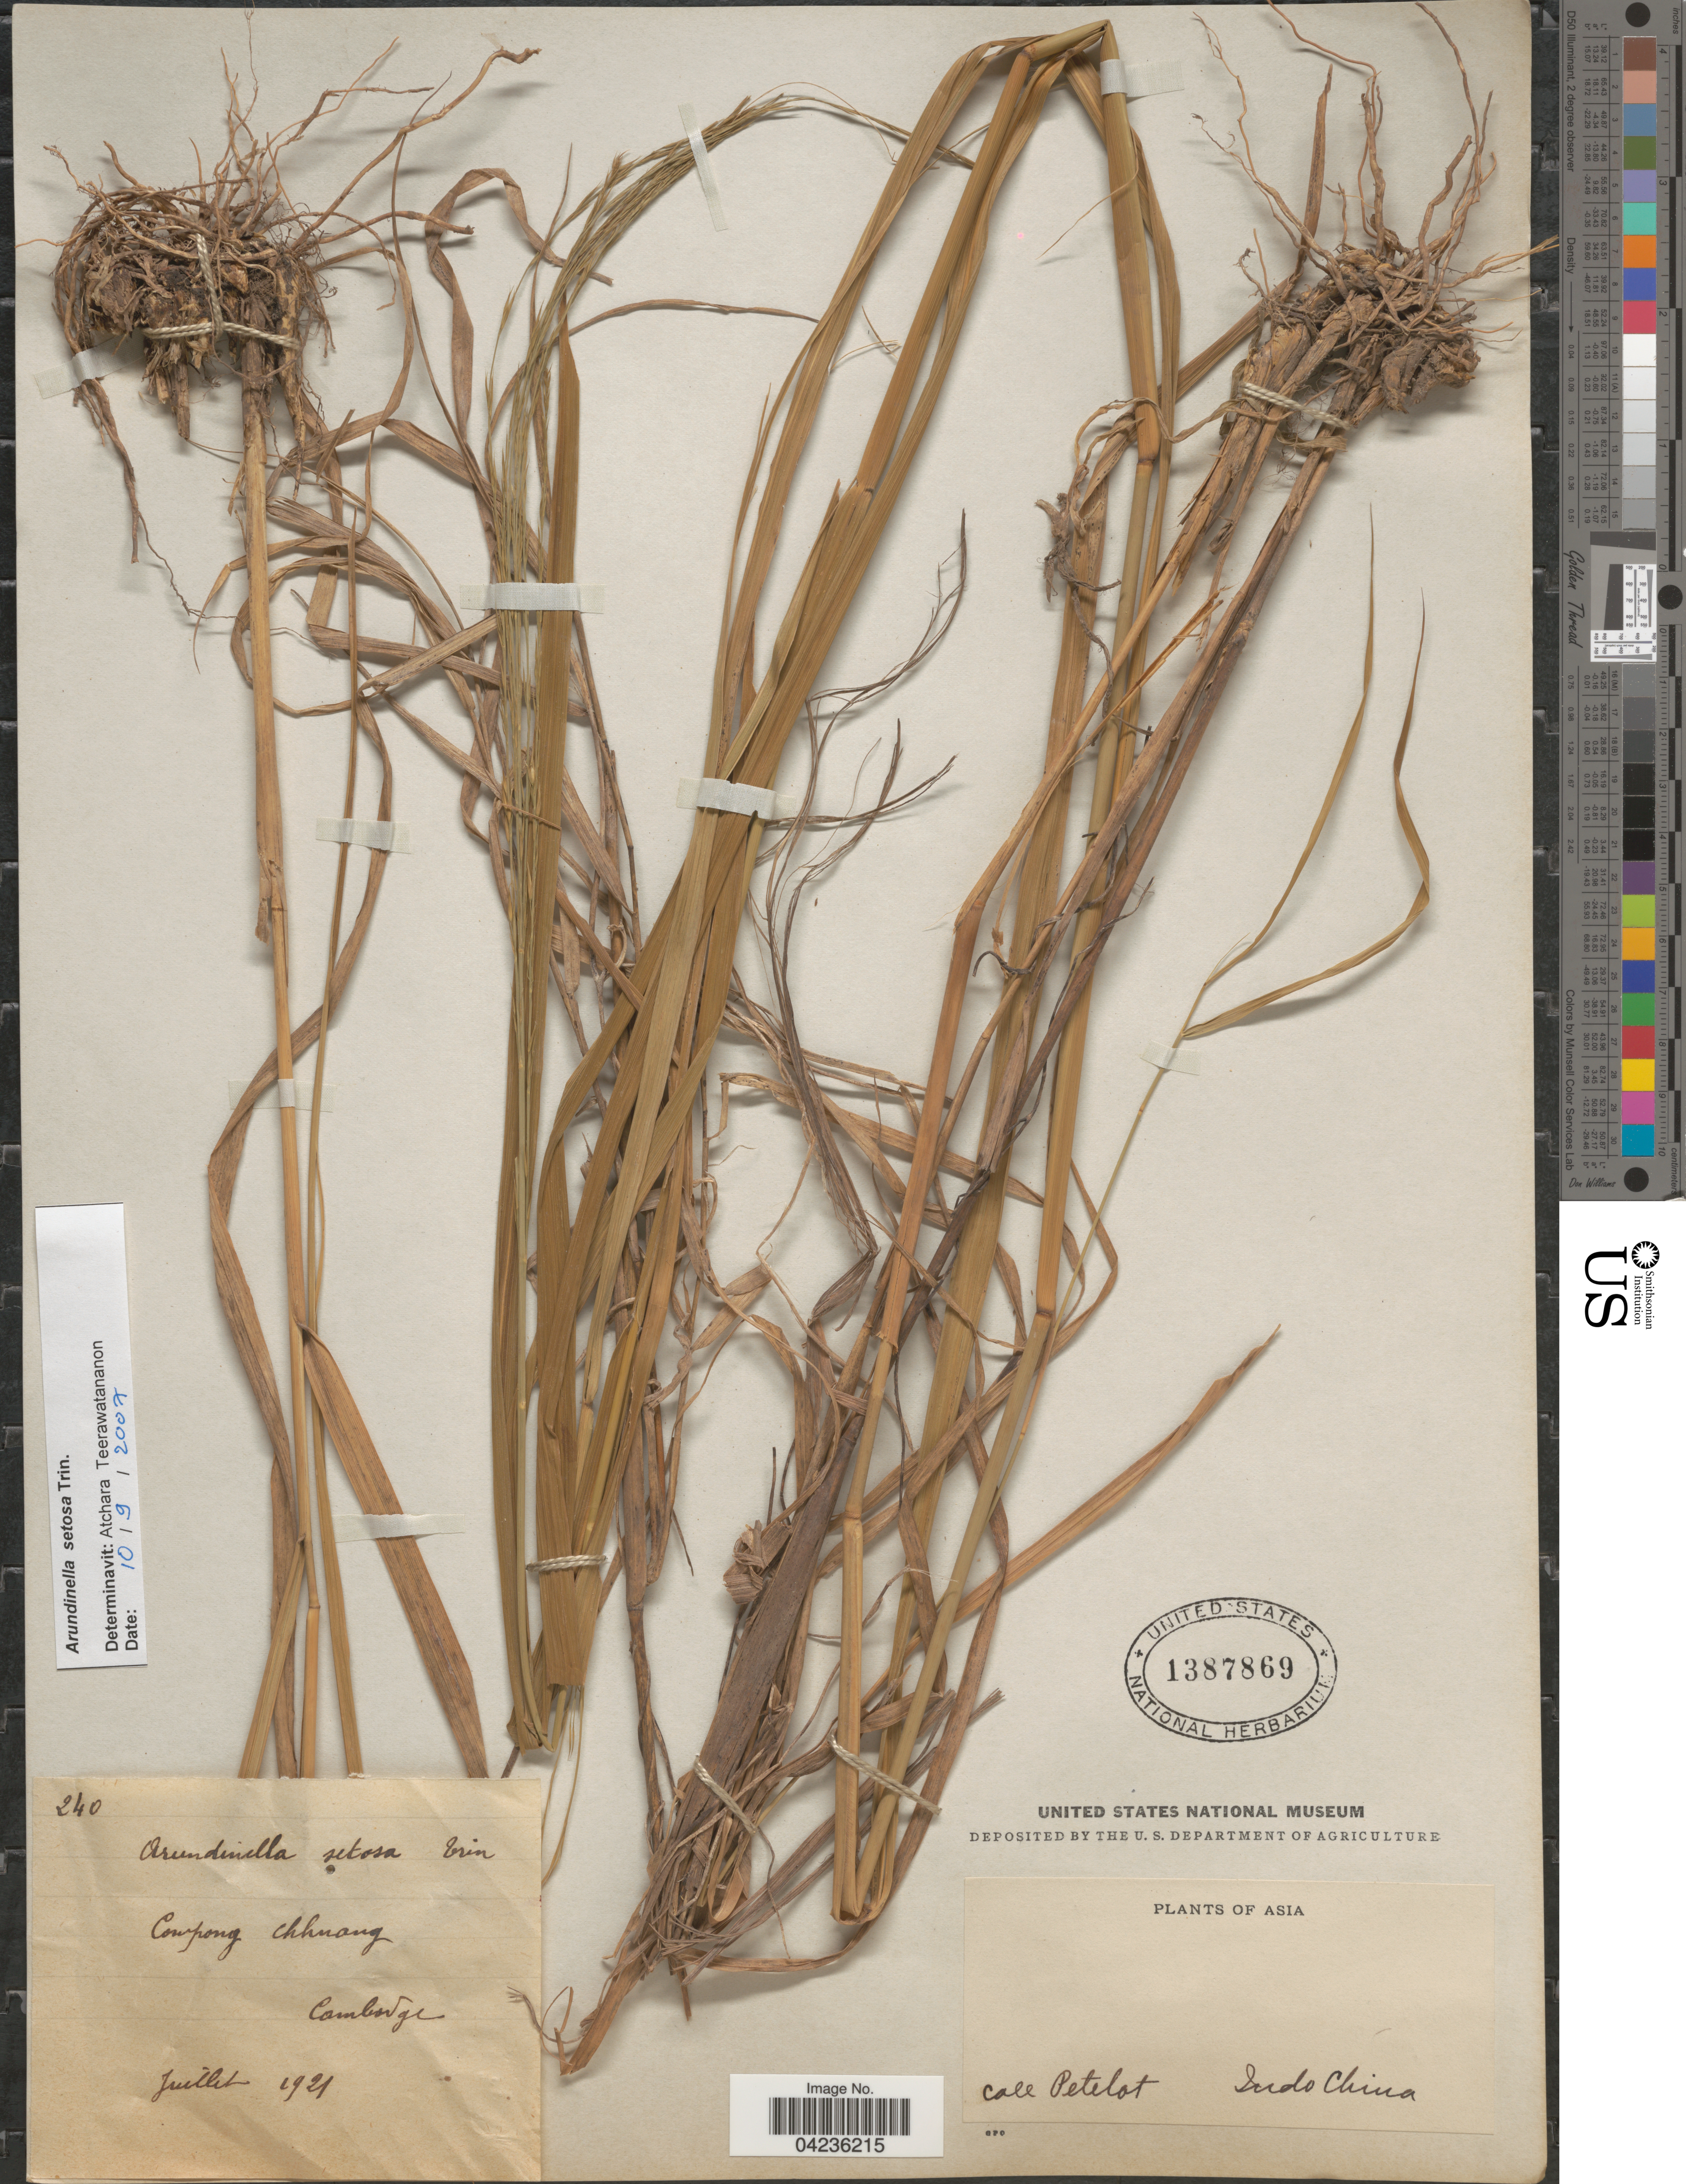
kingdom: Plantae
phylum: Tracheophyta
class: Liliopsida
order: Poales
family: Poaceae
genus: Arundinella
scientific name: Arundinella setosa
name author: Trin.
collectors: Pételot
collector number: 240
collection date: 1921-07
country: Cambodia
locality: Campong Chunang. Cambodge.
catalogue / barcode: US 1387869